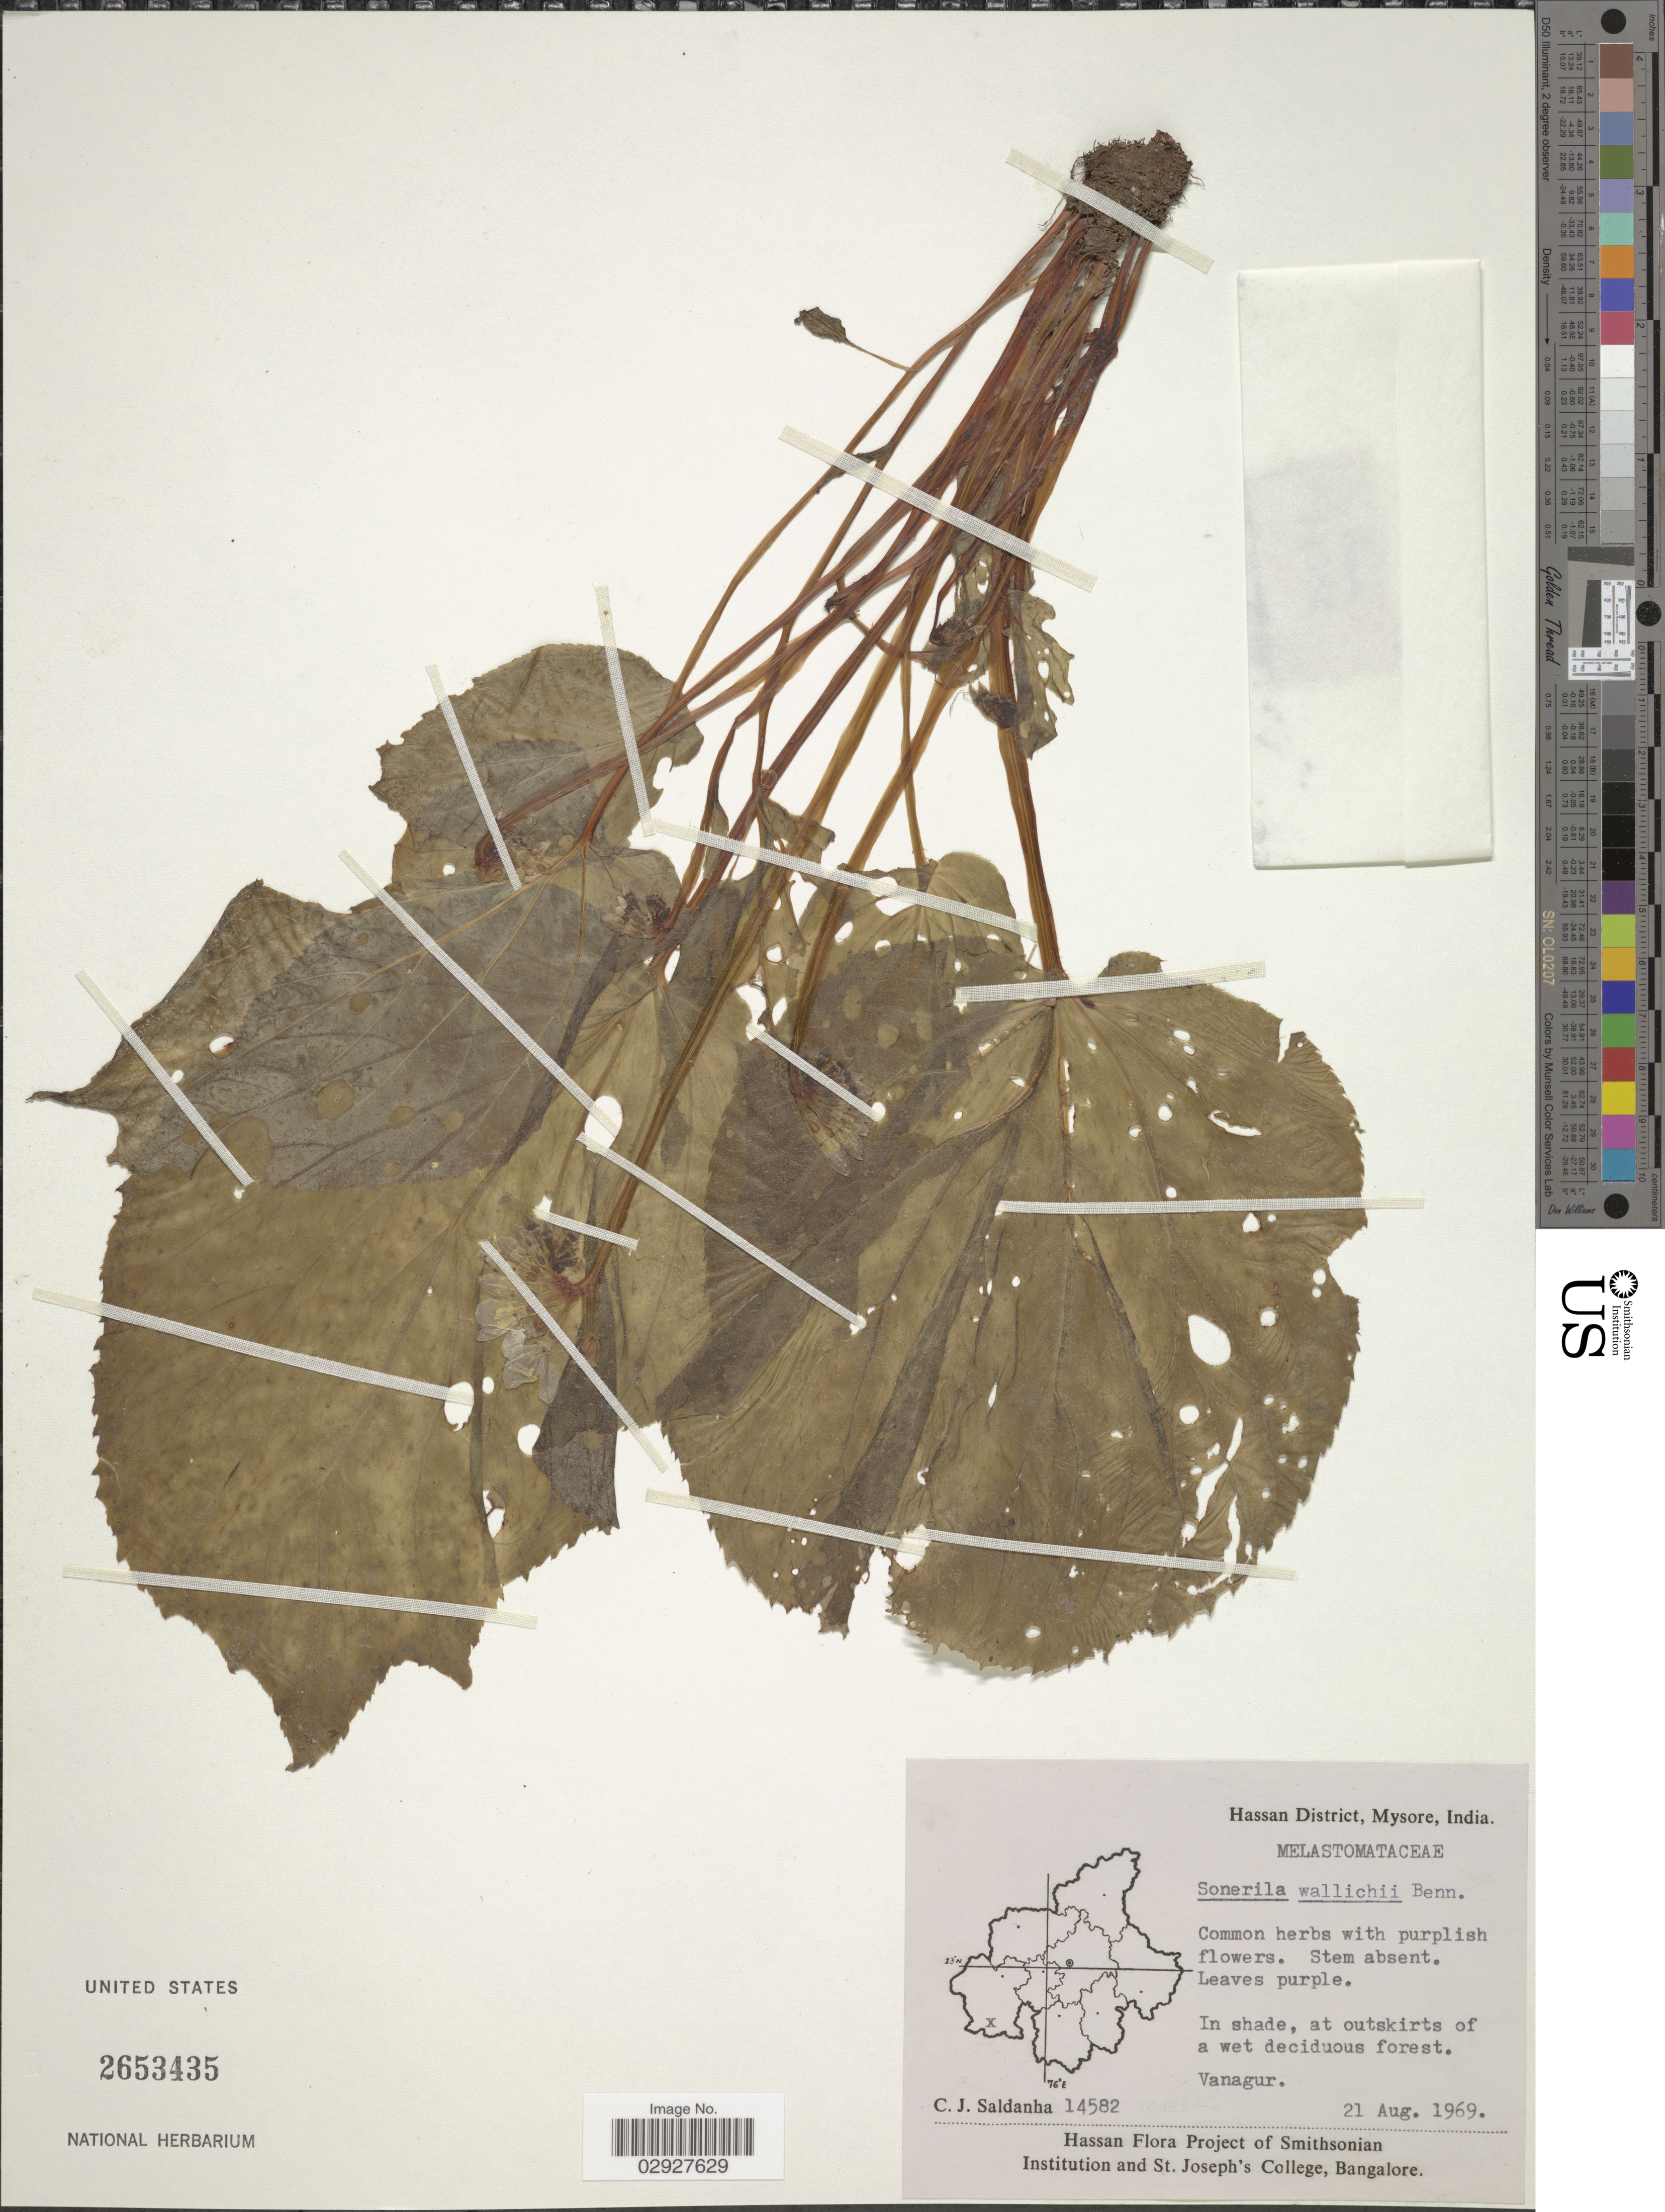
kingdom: Plantae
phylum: Tracheophyta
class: Magnoliopsida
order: Myrtales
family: Melastomataceae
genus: Sonerila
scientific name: Sonerila wallichii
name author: Benn.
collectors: C. J. Saldanha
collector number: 14582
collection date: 1969-08-21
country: India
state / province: Karnataka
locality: Hassan District, Mysore. Vanagur.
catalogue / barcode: US 2653435